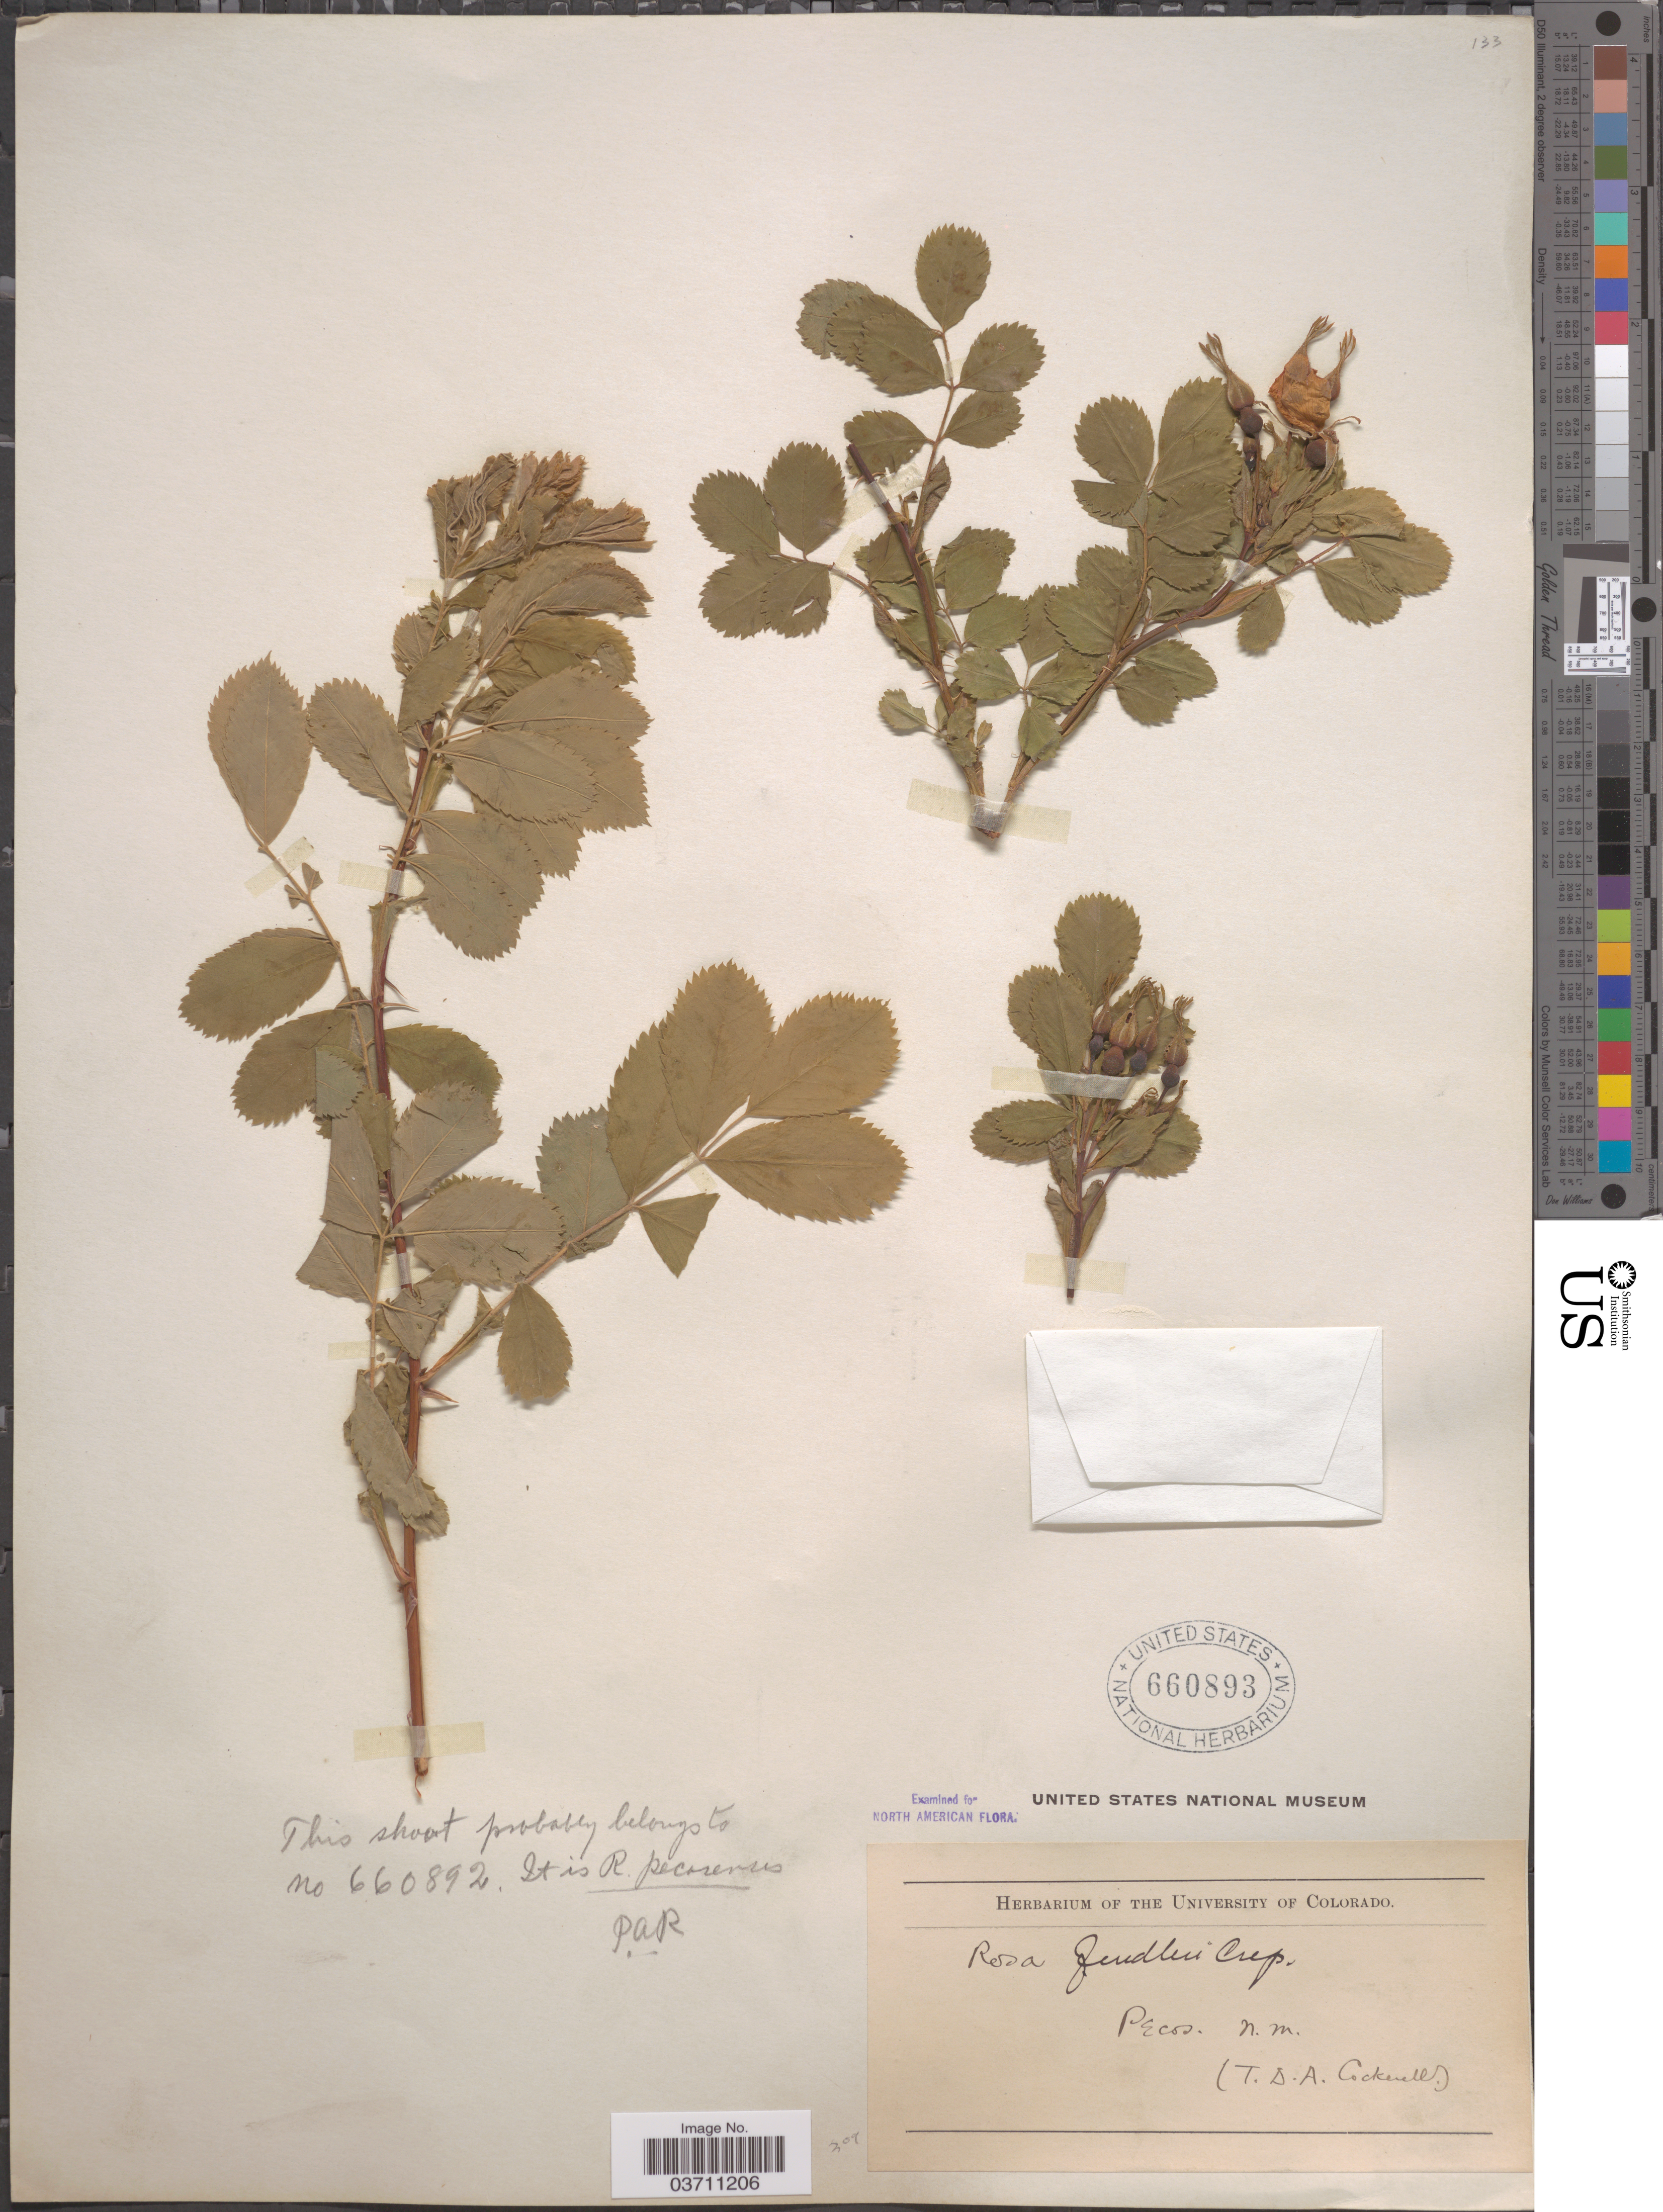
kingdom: Plantae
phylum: Tracheophyta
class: Magnoliopsida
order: Rosales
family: Rosaceae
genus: Rosa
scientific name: Rosa hypoleuca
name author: Wooton & Standl.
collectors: T. Cockerell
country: United States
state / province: New Mexico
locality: Pecos.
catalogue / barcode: US 660983